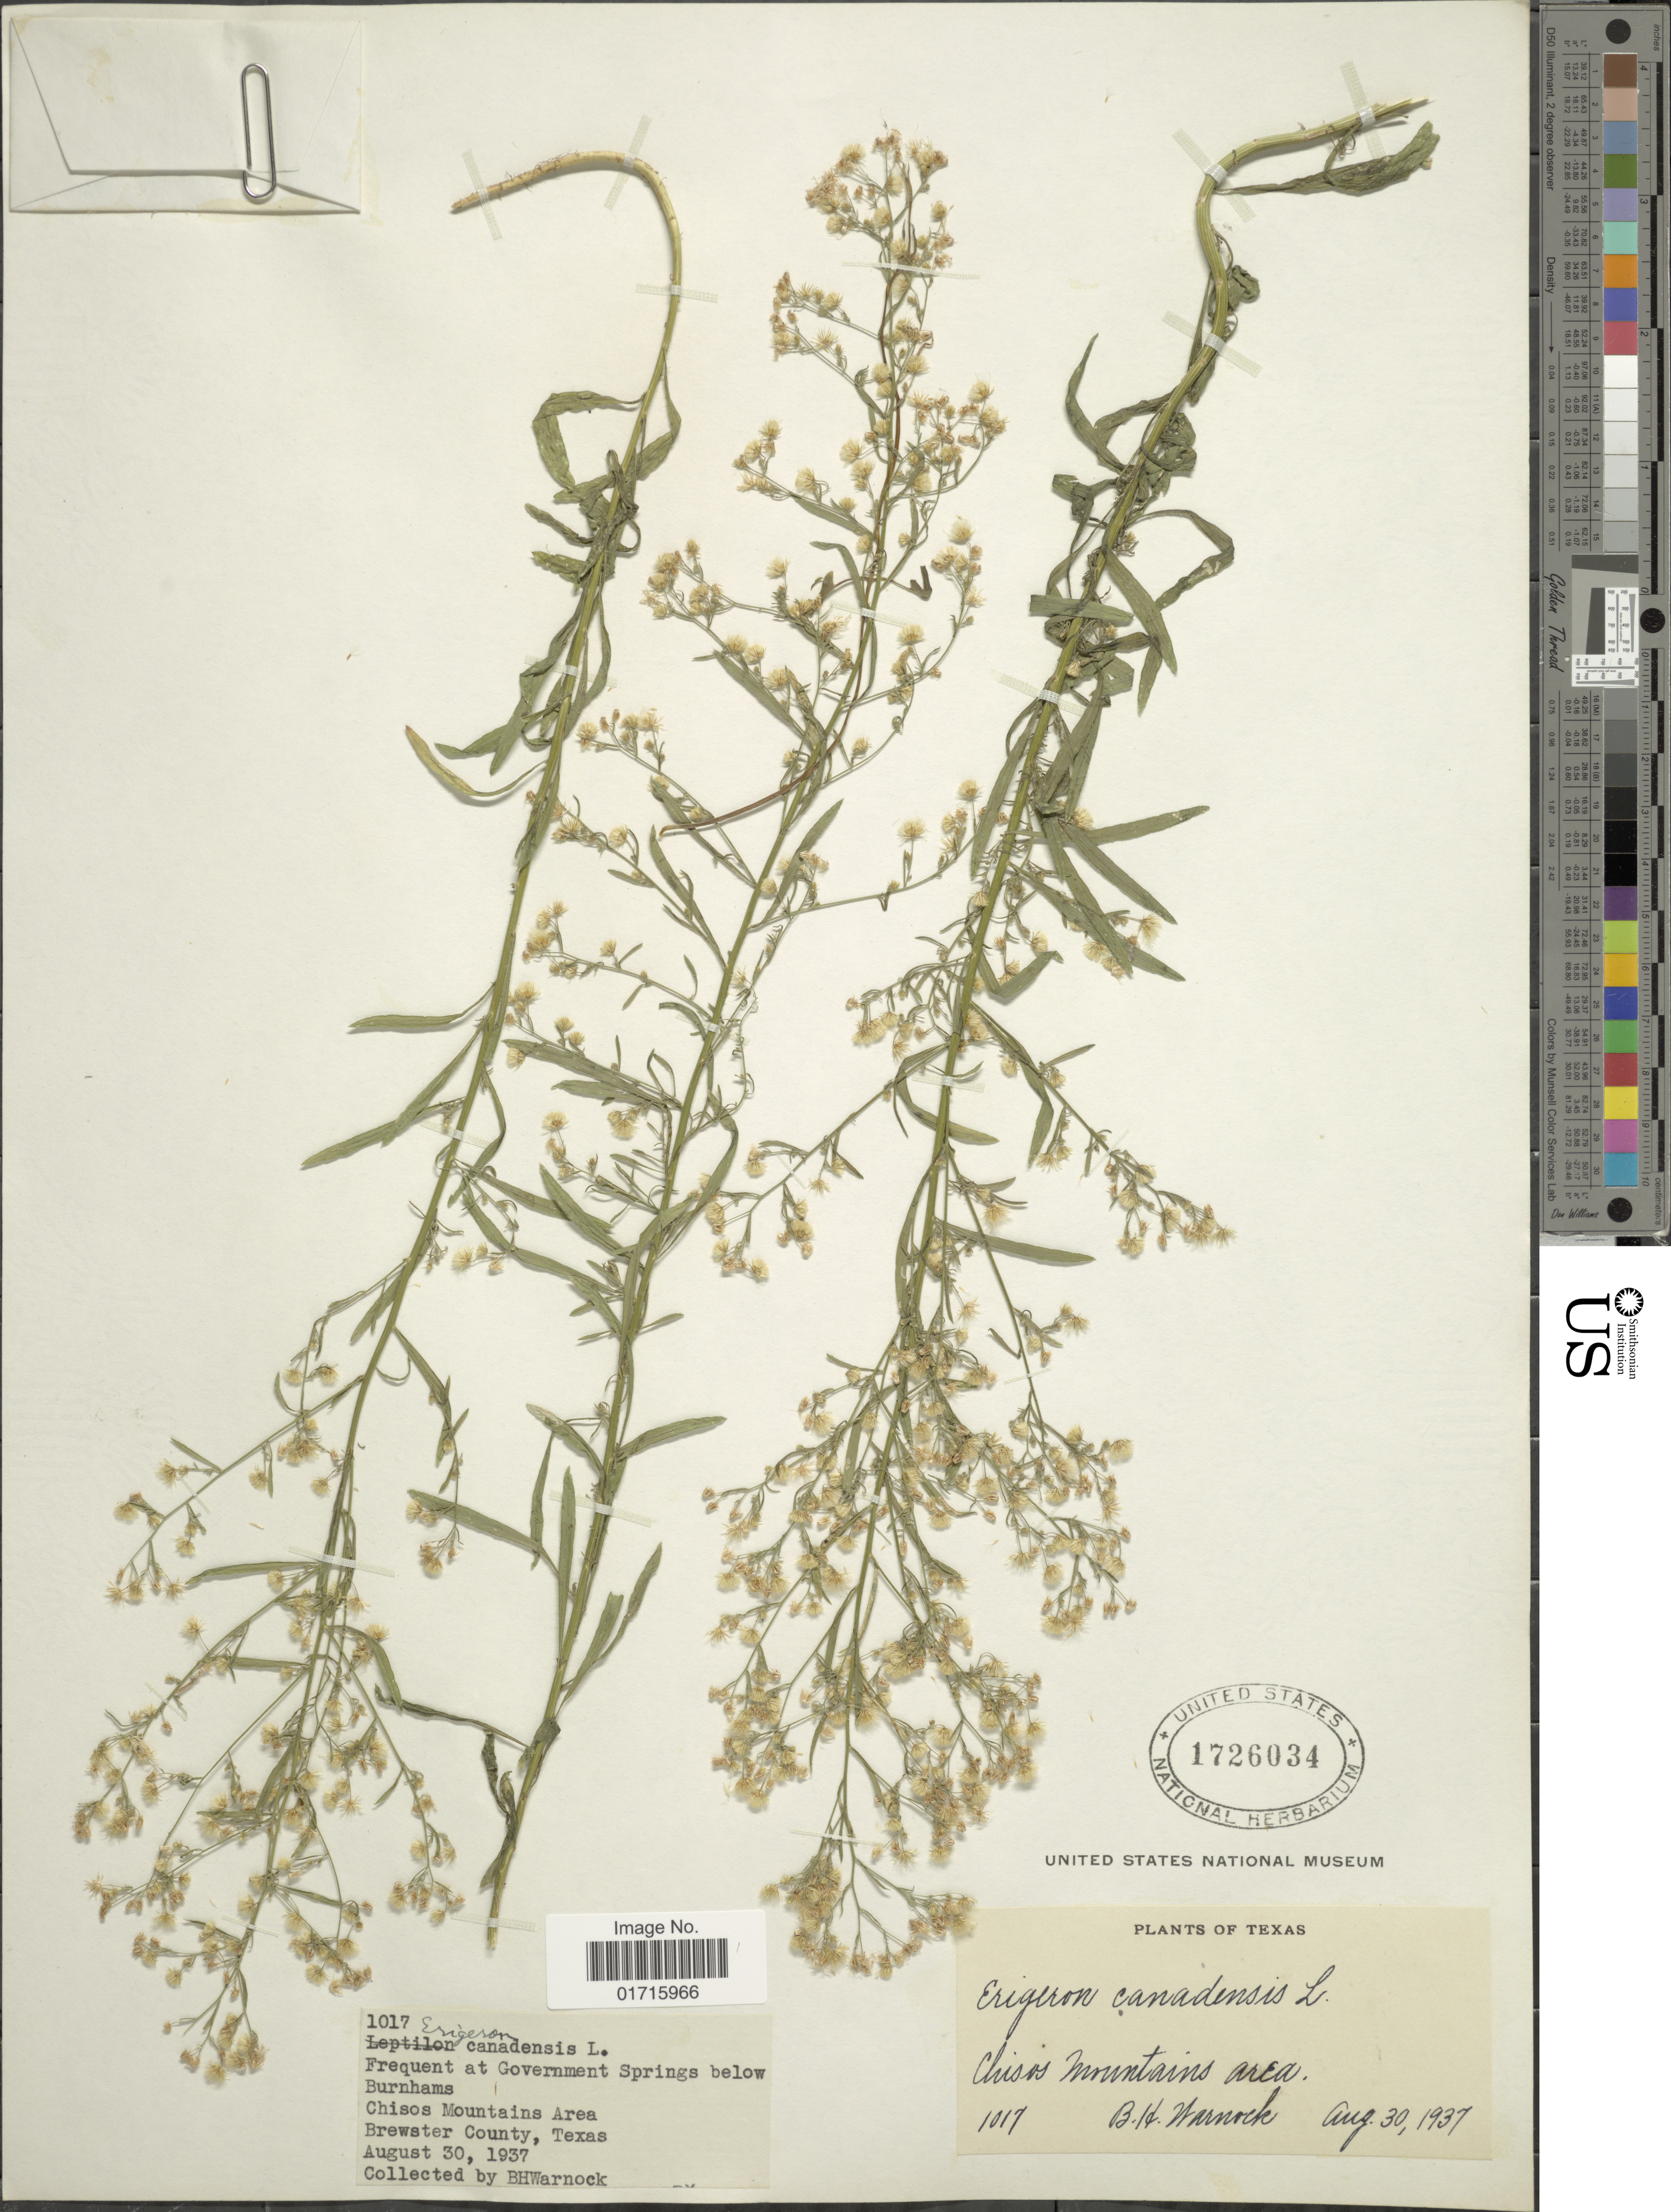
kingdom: Plantae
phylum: Tracheophyta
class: Magnoliopsida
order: Asterales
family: Asteraceae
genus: Conyza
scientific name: Conyza canadensis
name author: (L.) Cronq.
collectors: B. H. Warnock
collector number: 1017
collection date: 1937-08-30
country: United States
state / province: Texas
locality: Western Texas. Frequent at Government Springs below Burnhams. Chisos Mountains area. Brewster County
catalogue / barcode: US 1726034